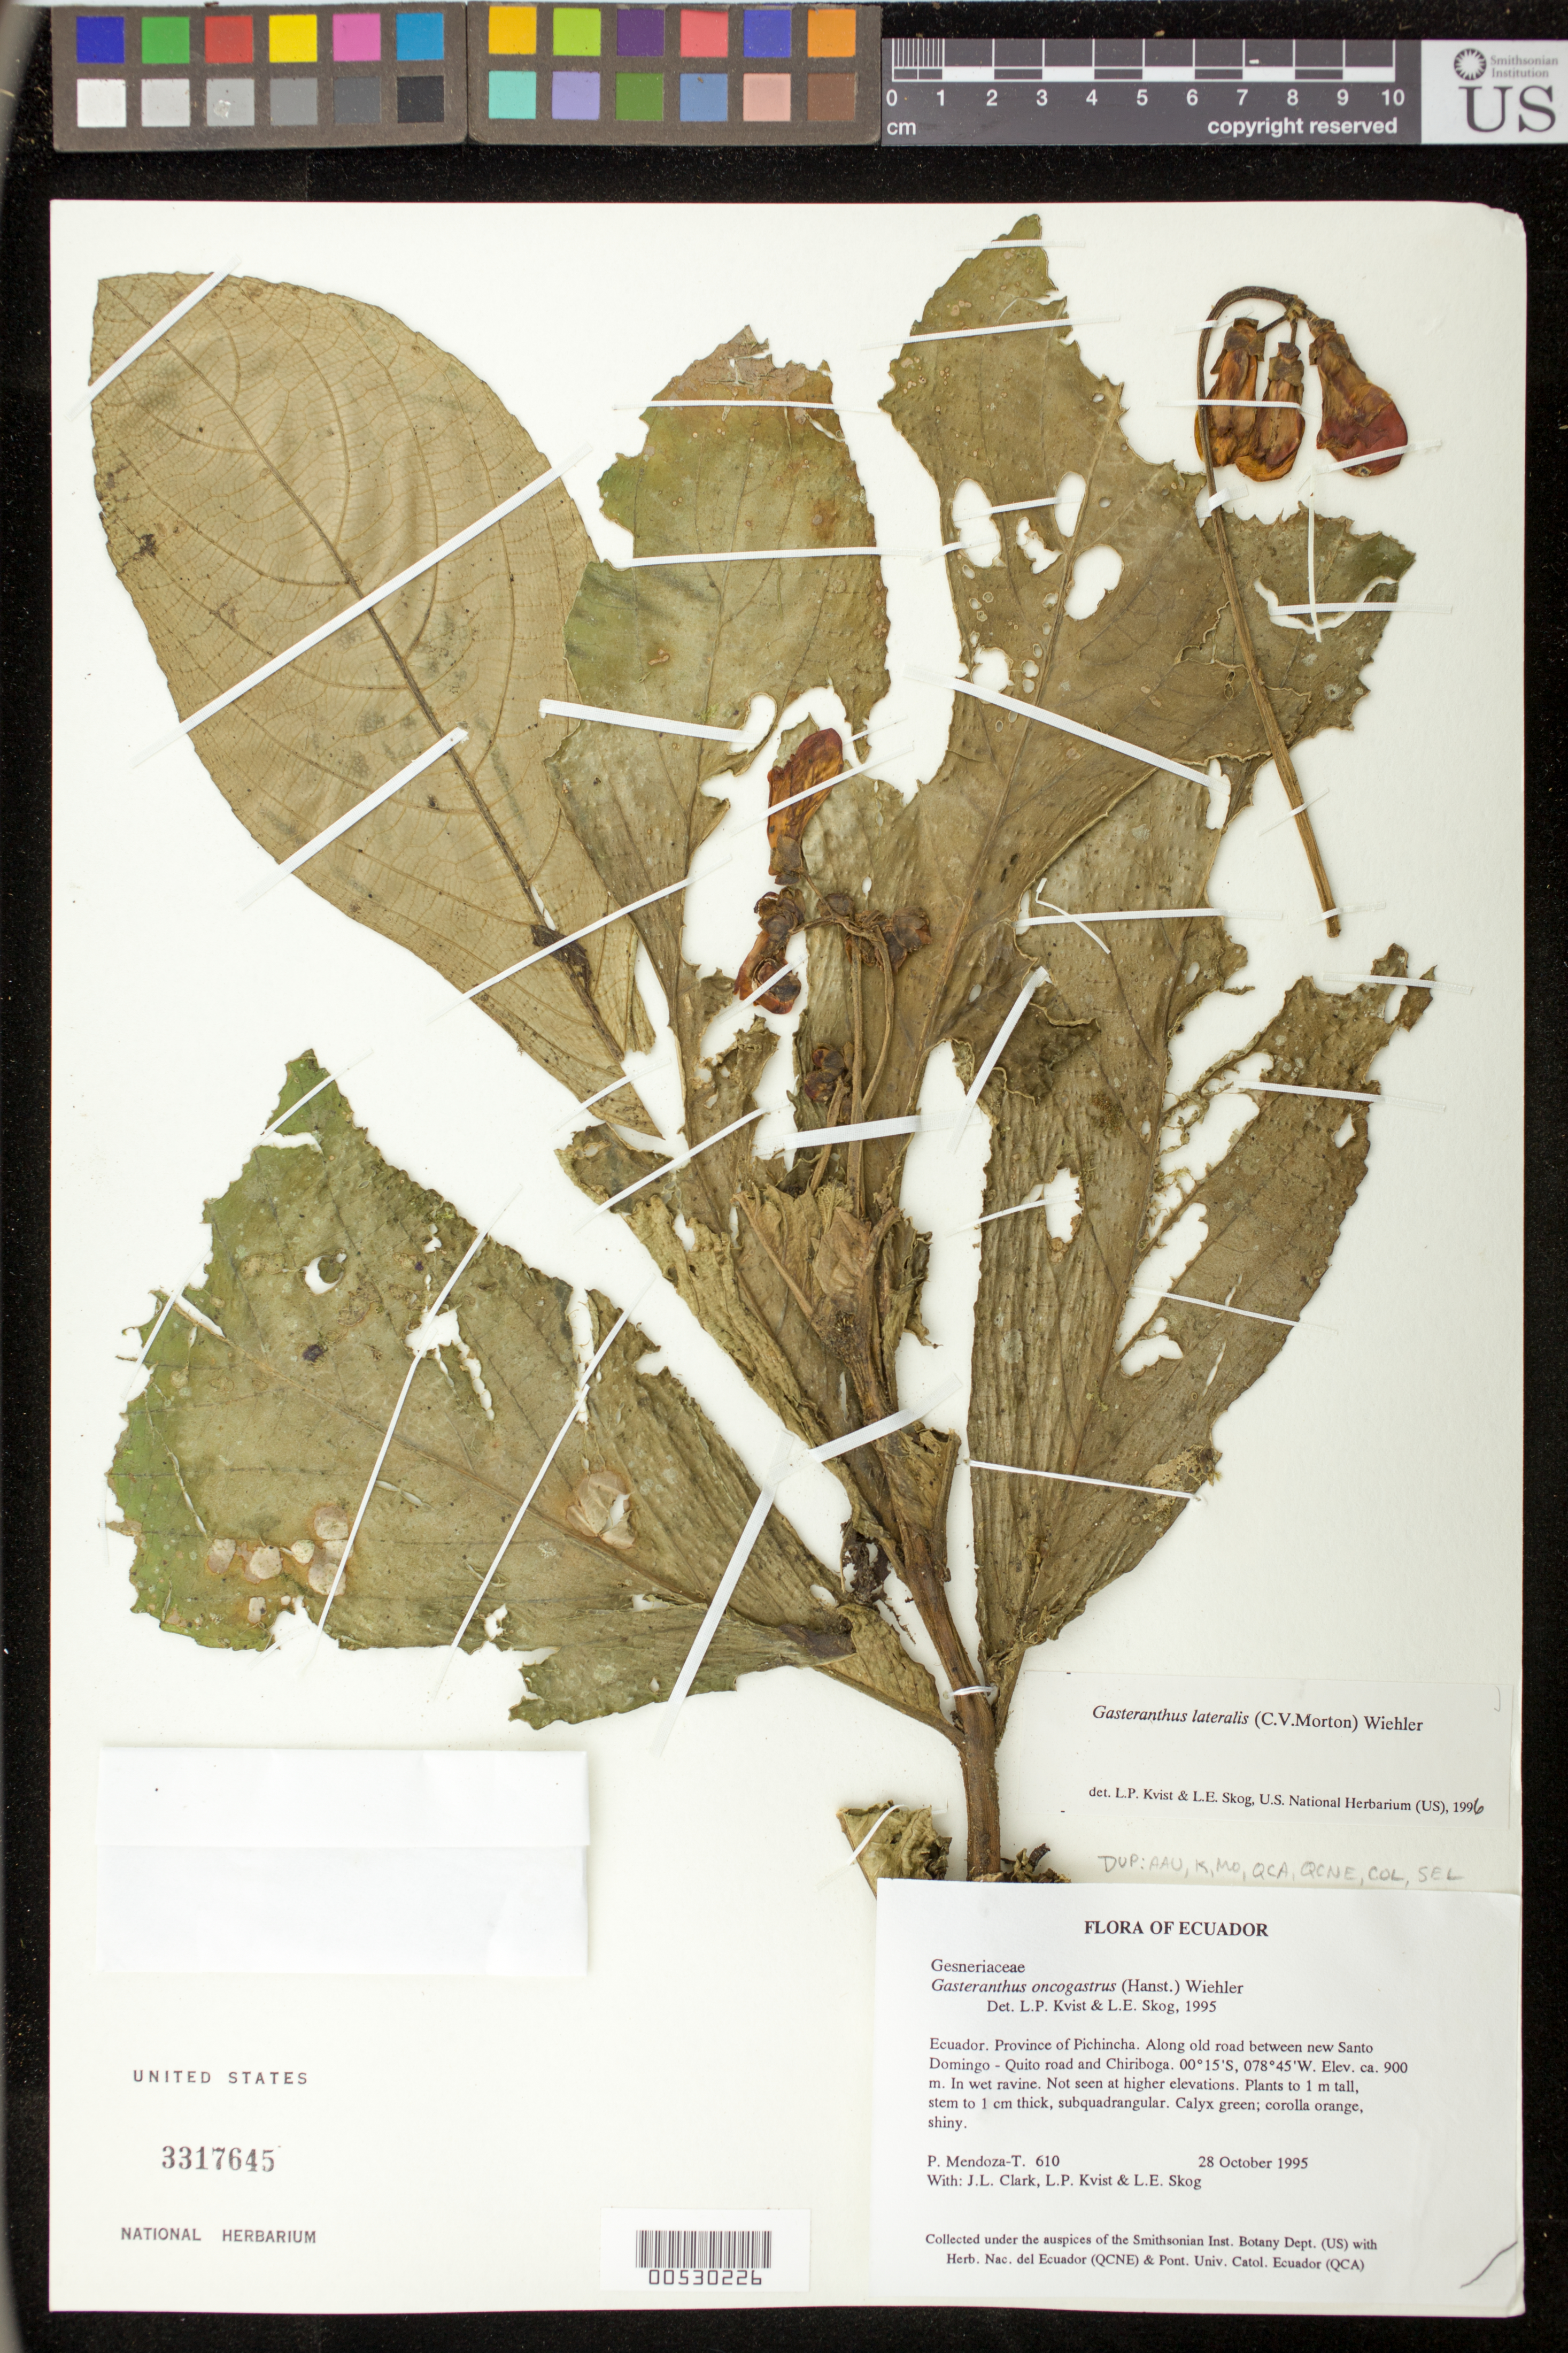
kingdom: Plantae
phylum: Tracheophyta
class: Magnoliopsida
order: Lamiales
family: Gesneriaceae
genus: Gasteranthus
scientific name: Gasteranthus lateralis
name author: (C.V. Morton) Wiehler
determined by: Skog, Laurence E.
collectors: P. Mendoza-T., J. L. Clark, L. P. Kvist & L. E. Skog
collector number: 610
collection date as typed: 28 Oct 1995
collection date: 1995-10-28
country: Ecuador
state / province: Pichincha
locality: Along old road between new Santo Domingo - Quito road and Chiriboga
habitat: In wet ravine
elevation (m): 900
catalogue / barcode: US 3317645